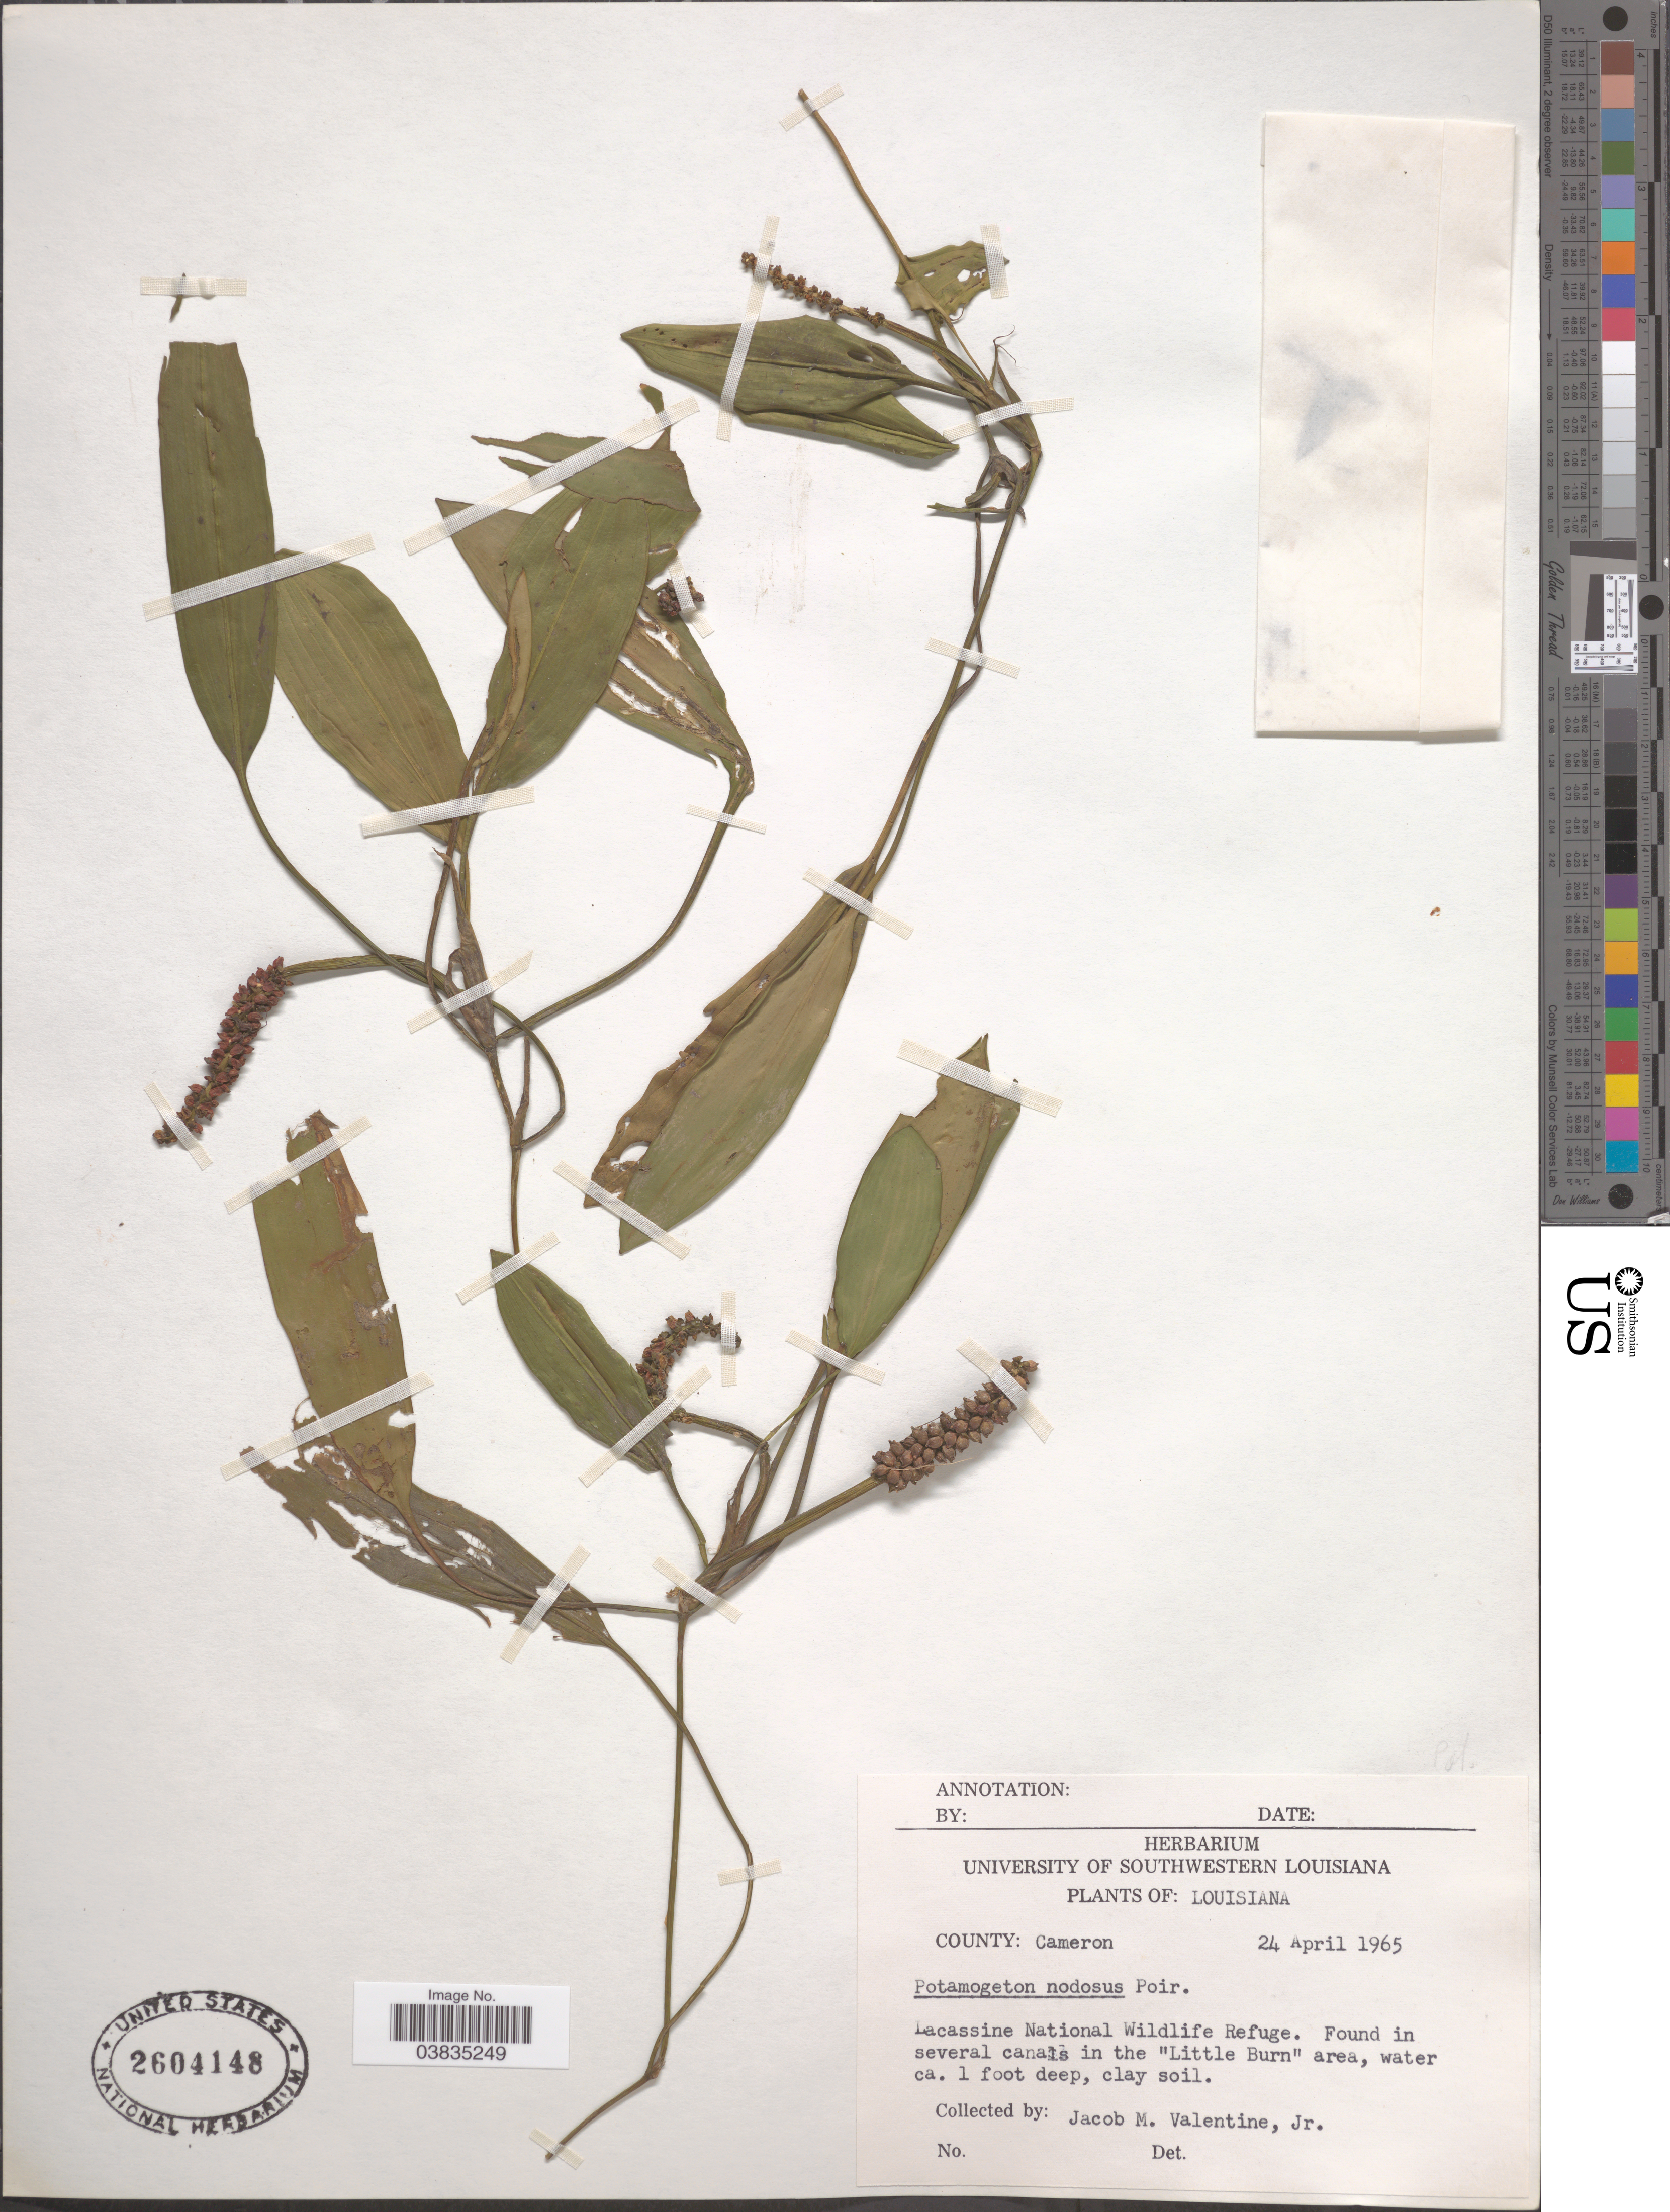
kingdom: Plantae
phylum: Tracheophyta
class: Liliopsida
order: Alismatales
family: Potamogetonaceae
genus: Potamogeton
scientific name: Potamogeton nodosus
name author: Poir.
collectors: J. Valentine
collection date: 1965-04-24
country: United States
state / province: Louisiana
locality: County: Cameron. Lacassine National Wildlife Refuge. In several canals in the "Little Burn" area.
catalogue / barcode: US 2604148